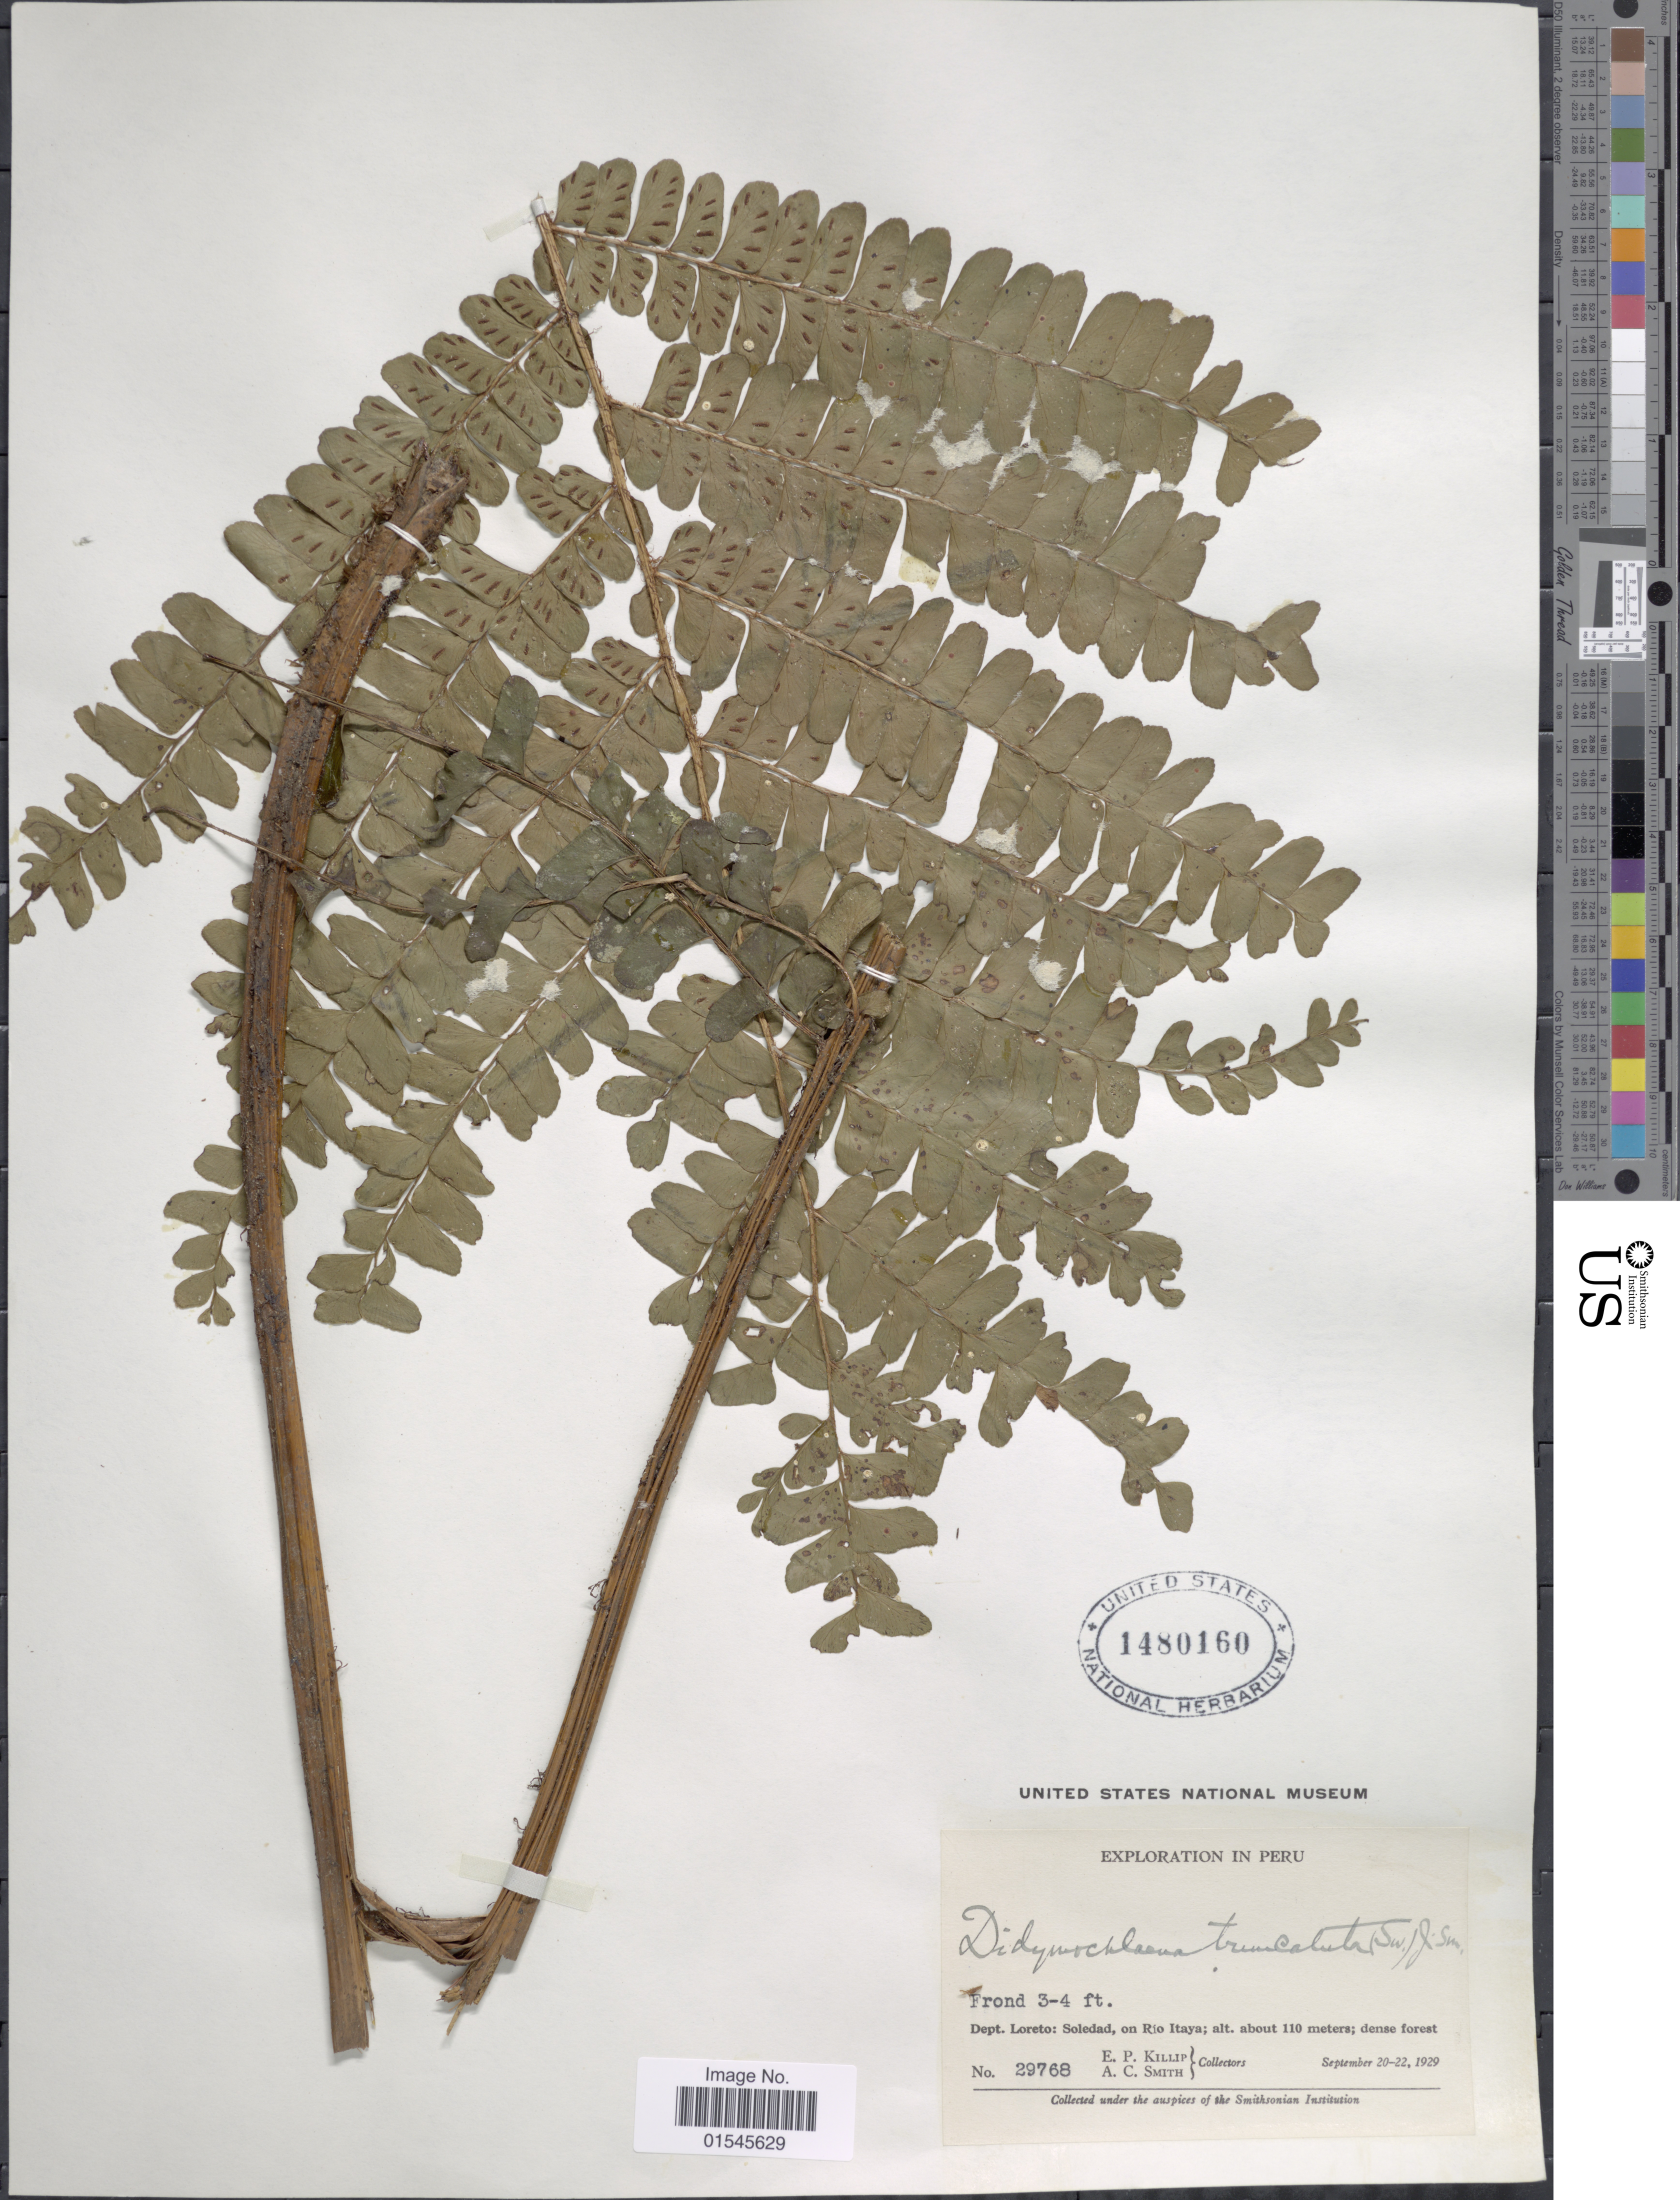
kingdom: Plantae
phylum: Tracheophyta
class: Polypodiopsida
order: Polypodiales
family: Didymochlaenaceae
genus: Didymochlaena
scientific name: Didymochlaena truncatula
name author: (Sw.) J. Sm.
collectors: E. P. Killip & A. C. Smith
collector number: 29768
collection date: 1929-09-20/1929-09-22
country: Peru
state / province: Loreto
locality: Dept. Loreto: Soledad, on Río Itaya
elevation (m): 110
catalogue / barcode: US 1480160